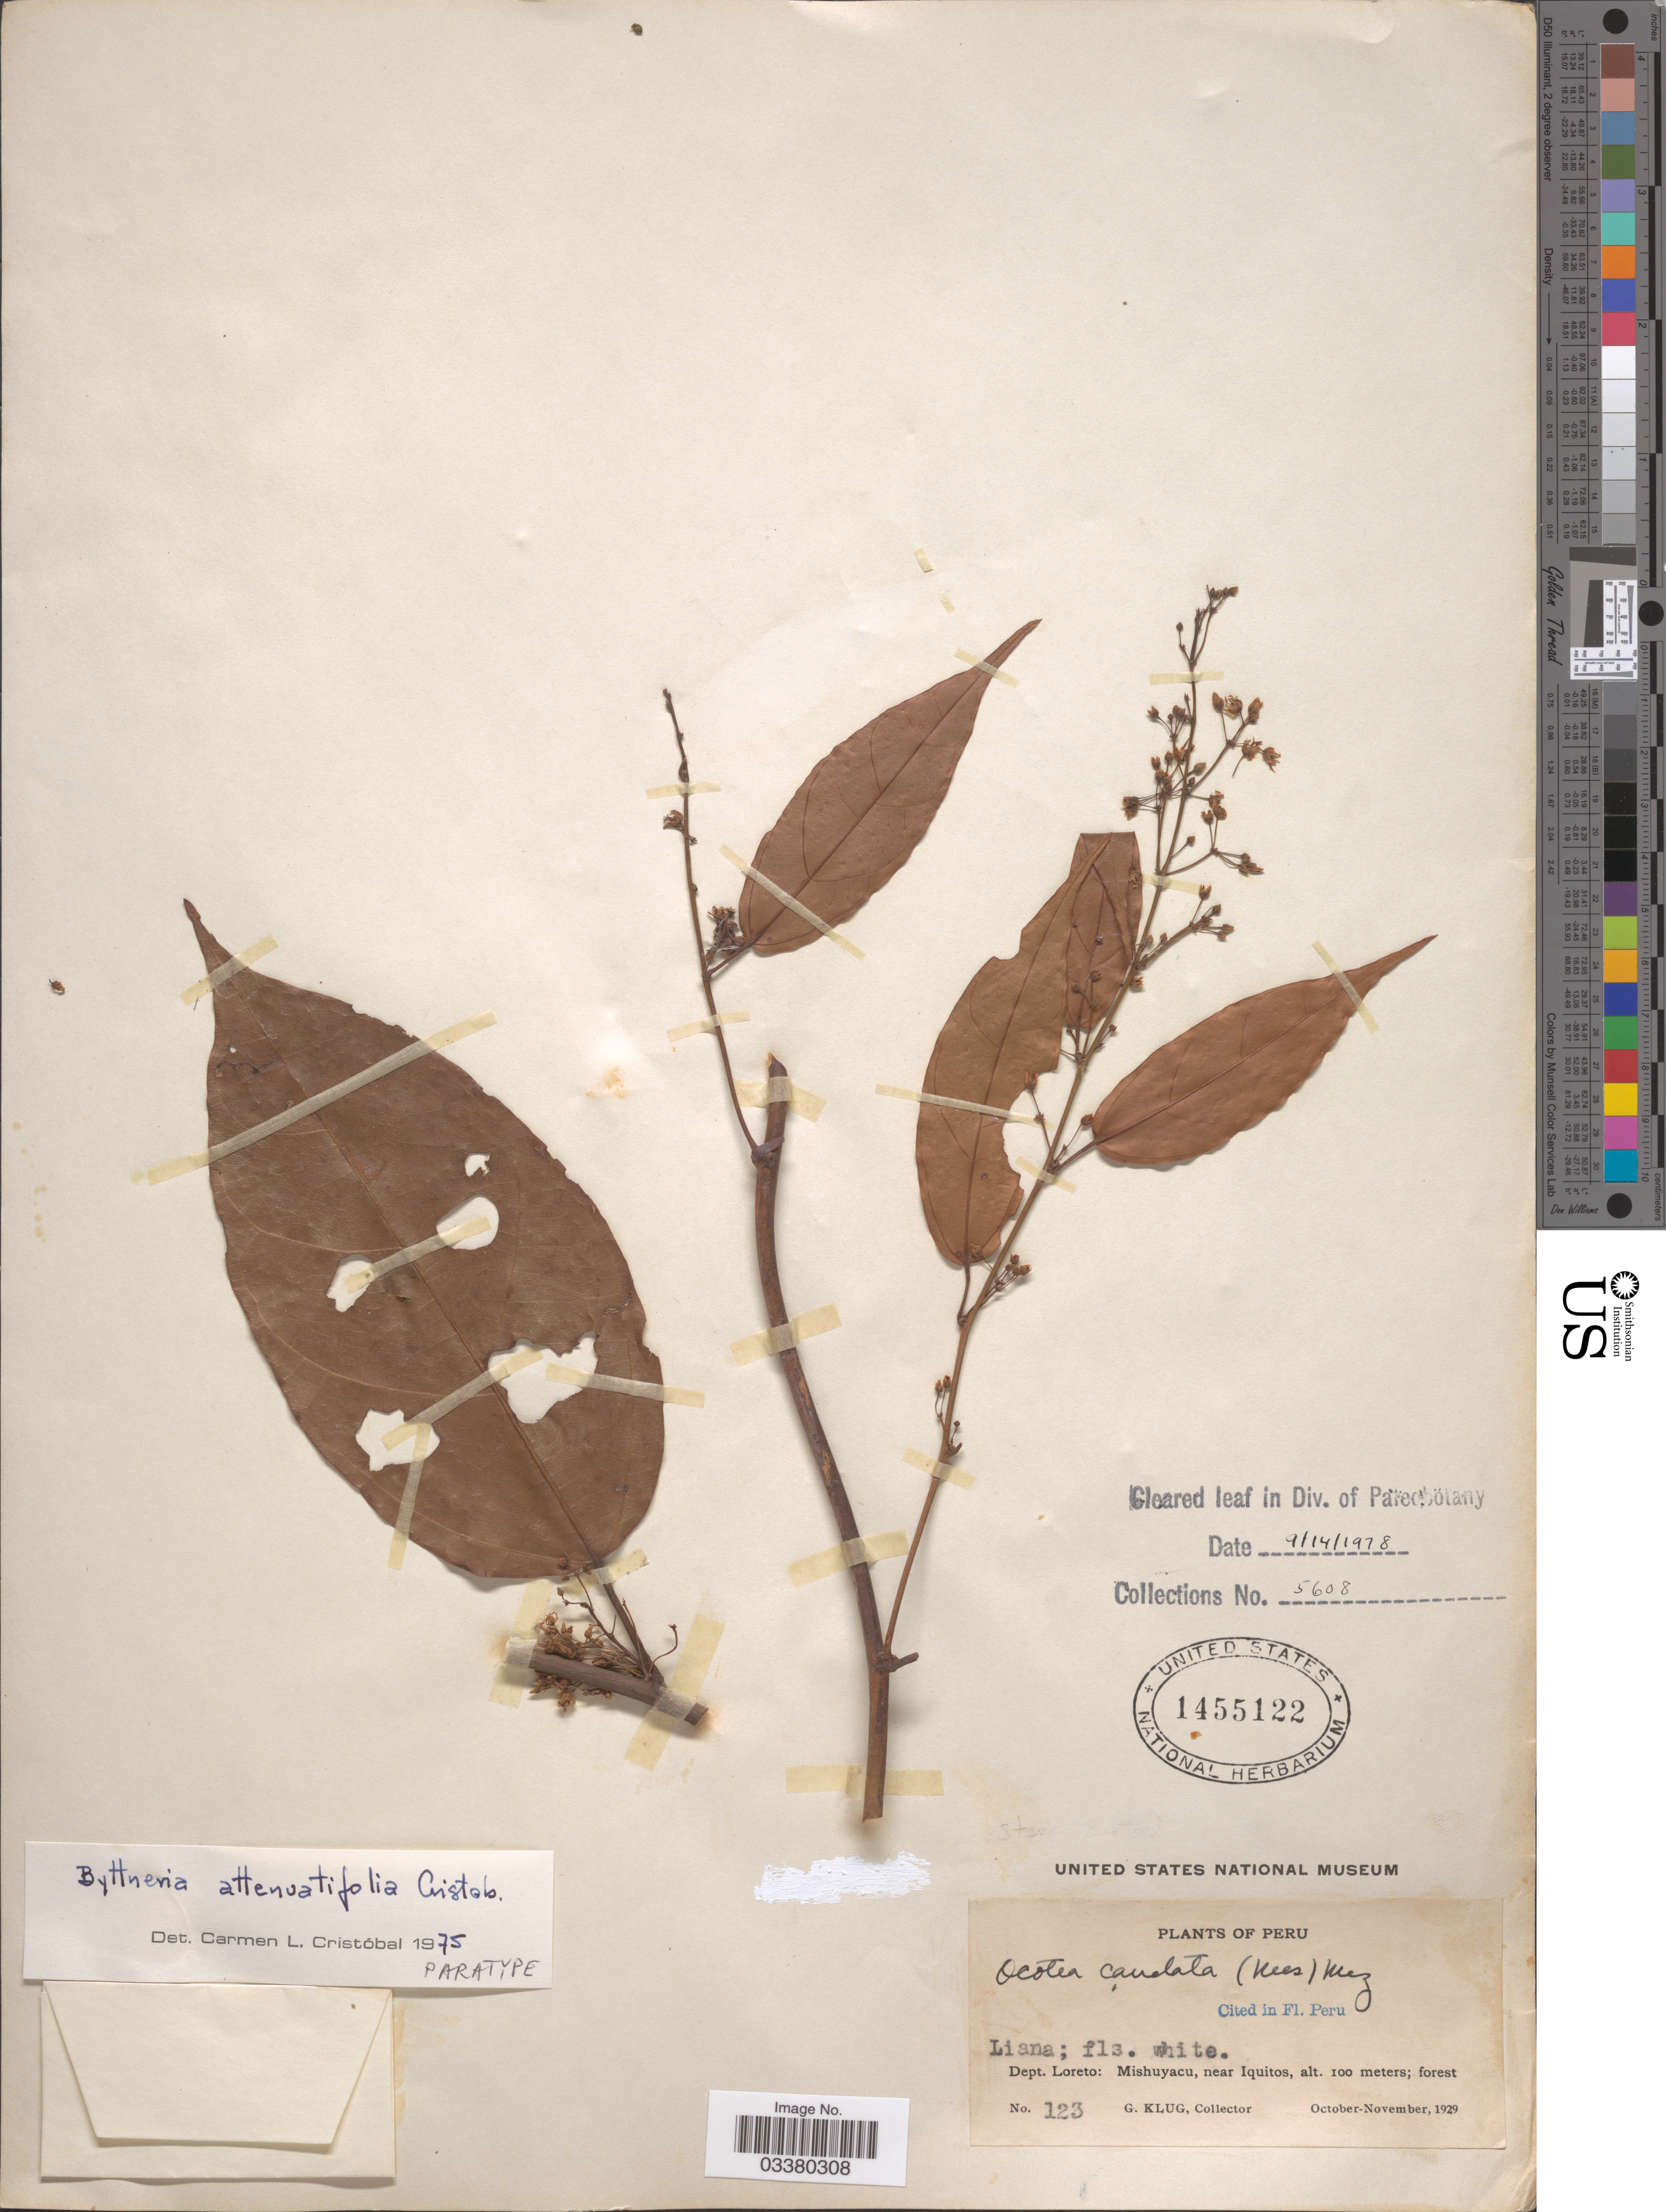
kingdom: Plantae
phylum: Tracheophyta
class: Magnoliopsida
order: Malvales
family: Malvaceae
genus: Byttneria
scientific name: Byttneria attenuatifolia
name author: Cristóbal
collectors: G. Klug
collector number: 123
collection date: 1929-10/1929-11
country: Peru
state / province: Loreto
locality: Dept. Loreto: Mishuyacu, near Iquitos.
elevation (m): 100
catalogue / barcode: US 1455122